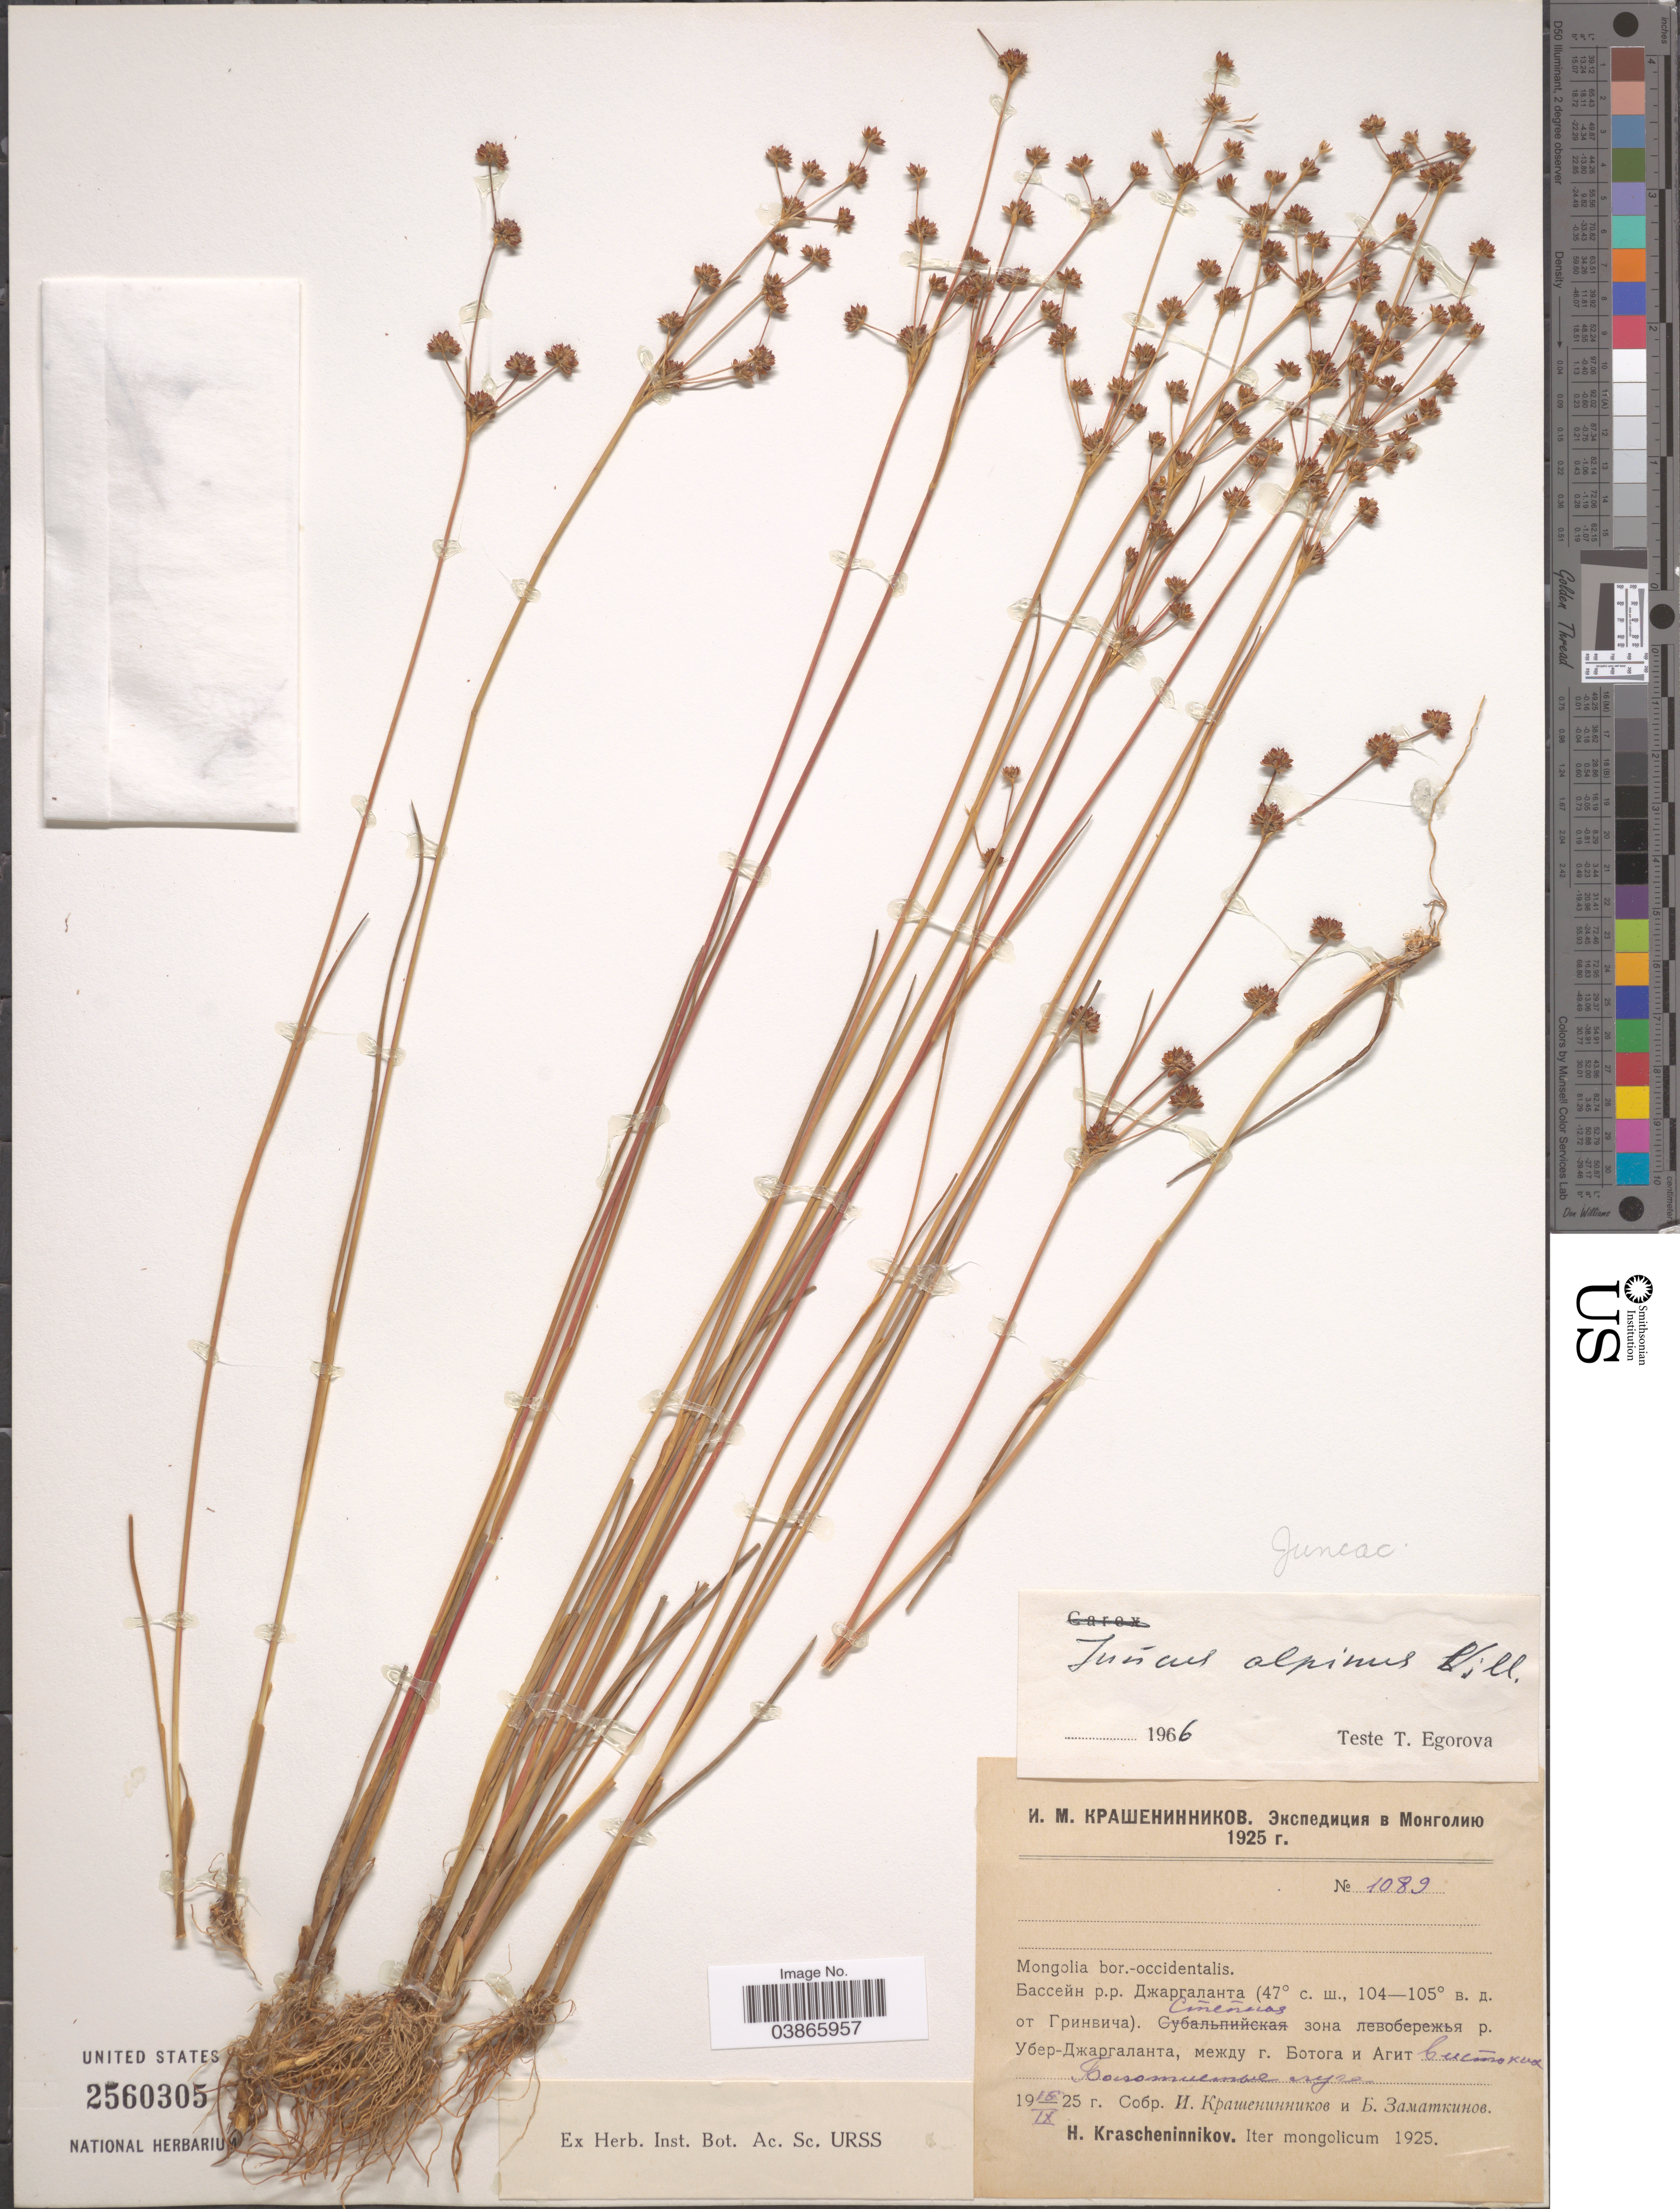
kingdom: Plantae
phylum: Tracheophyta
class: Liliopsida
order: Poales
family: Juncaceae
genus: Juncus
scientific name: Juncus alpinus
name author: Vill.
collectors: H. Krascheninnikov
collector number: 1089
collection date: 1925-09-18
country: Mongolia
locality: Mongolia bor.-occidentalis. X.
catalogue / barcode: US 2560305